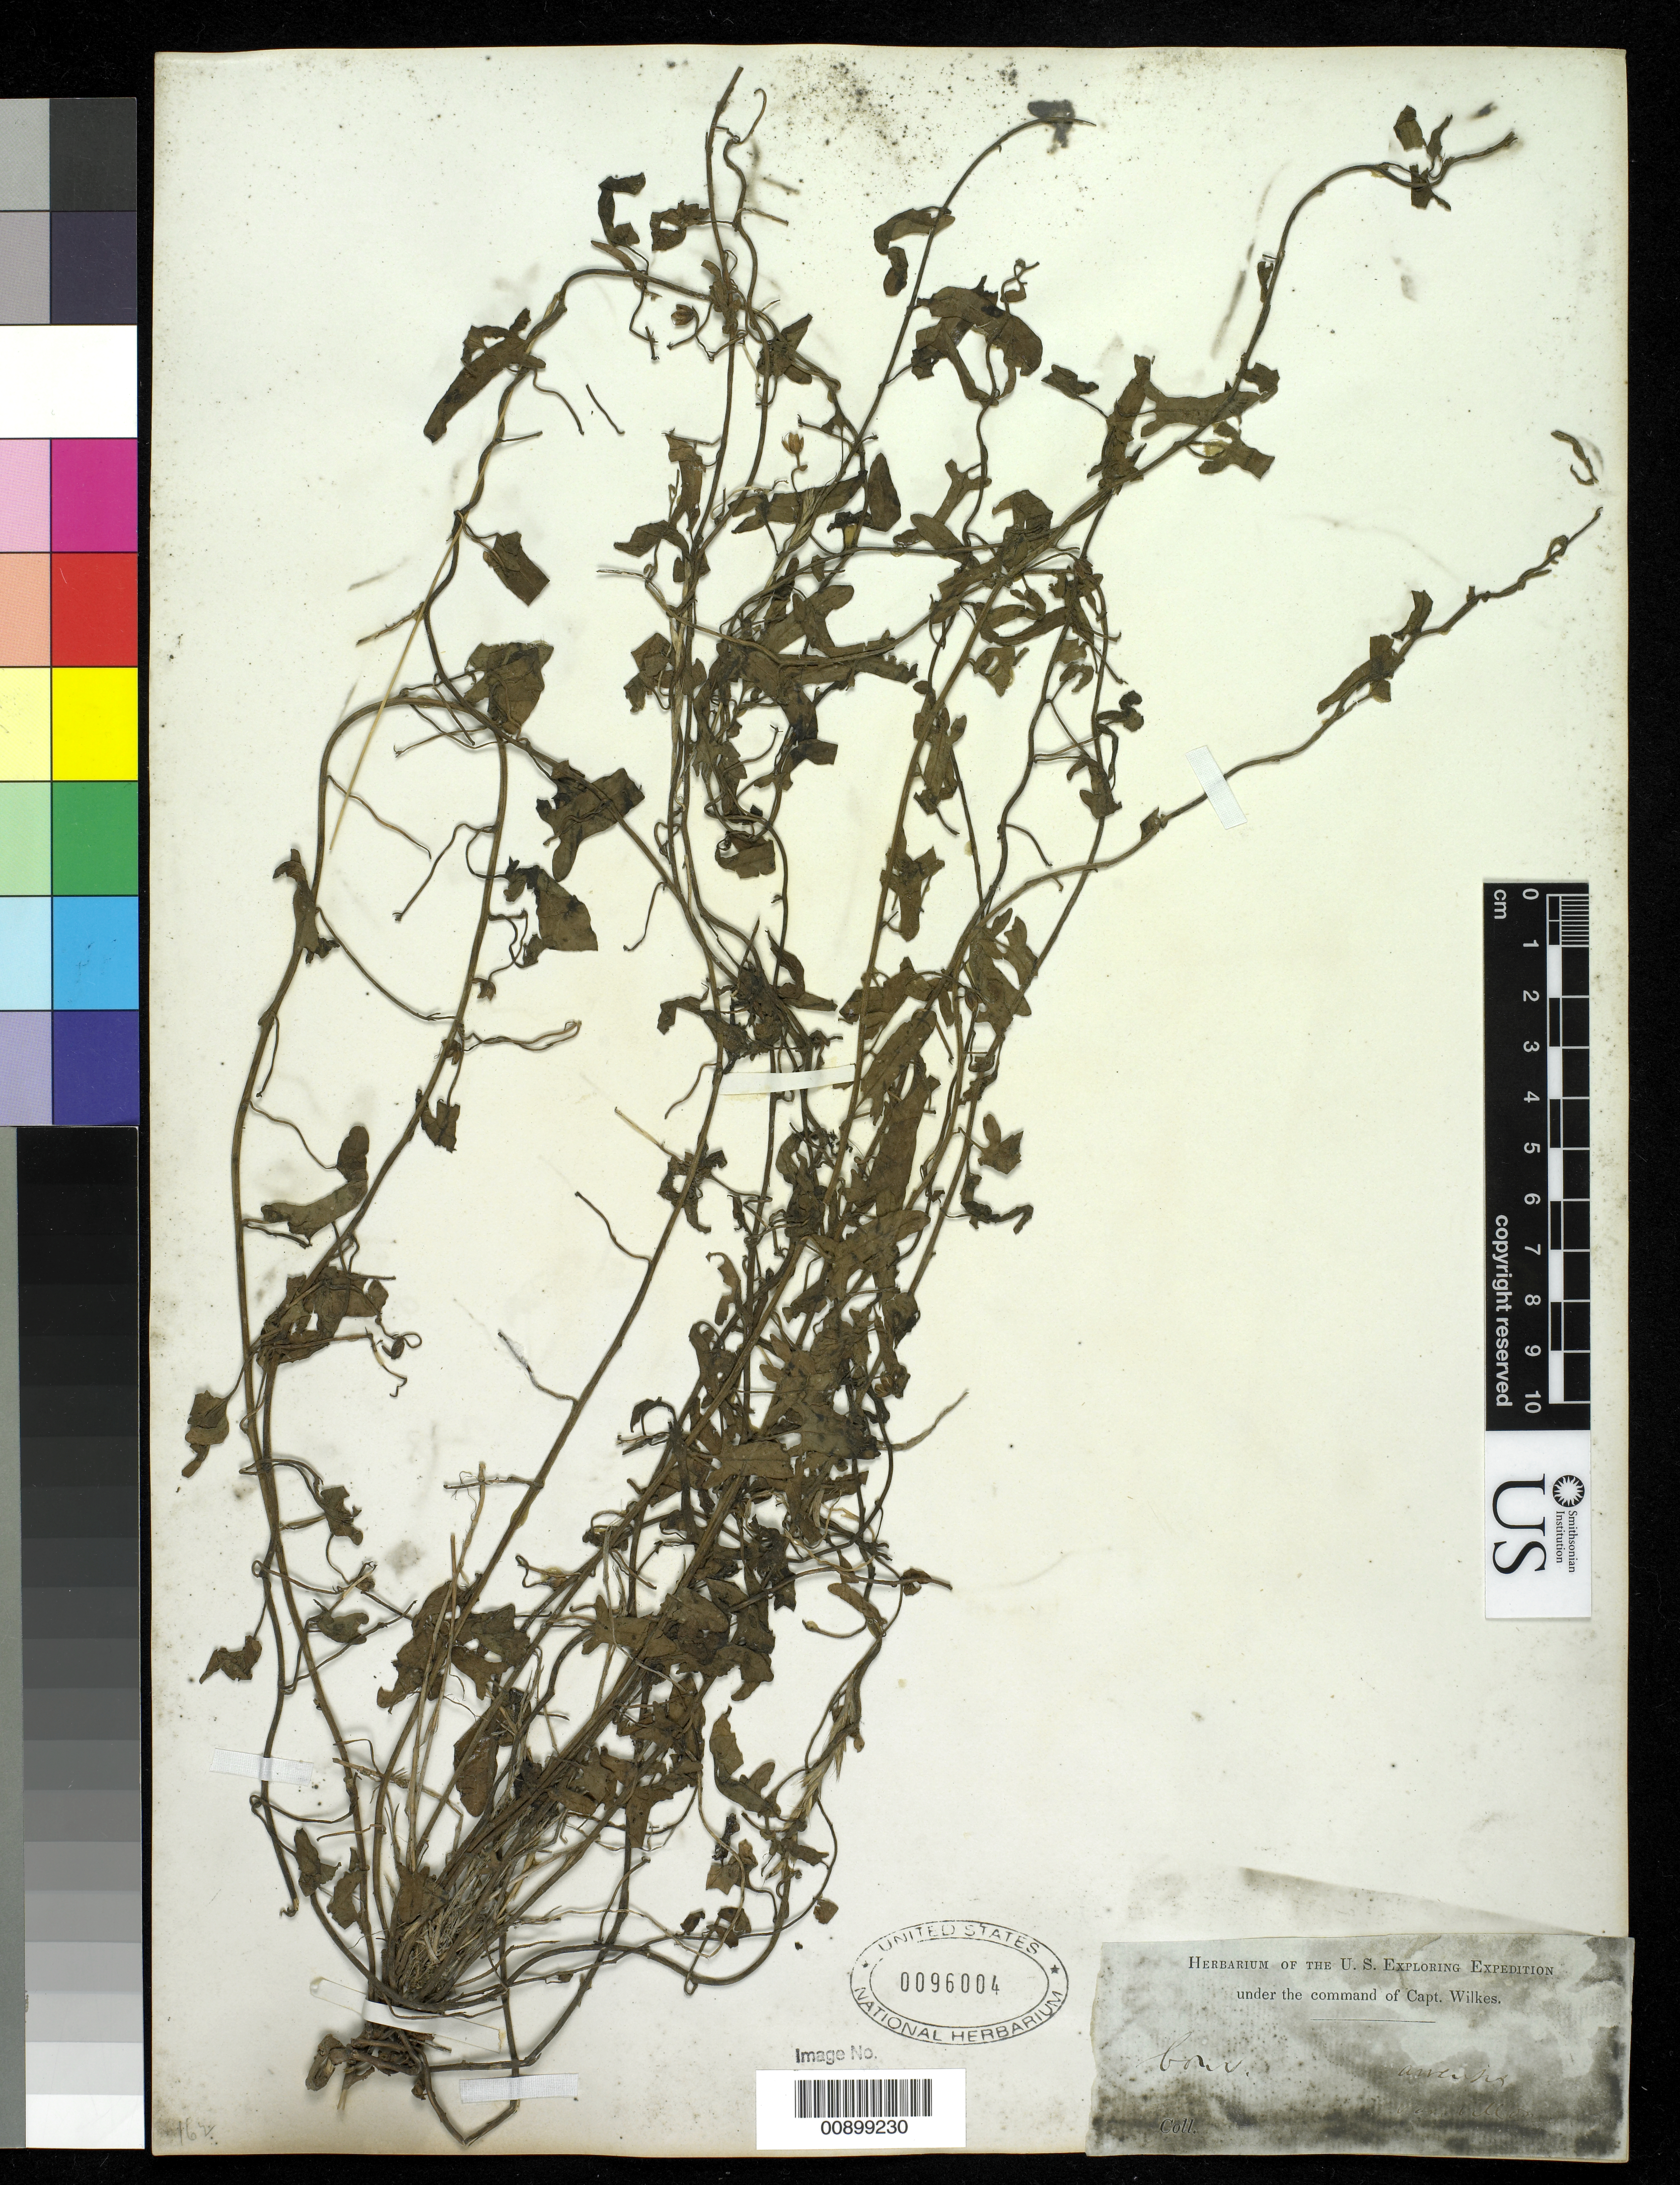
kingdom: Plantae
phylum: Tracheophyta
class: Magnoliopsida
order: Solanales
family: Convolvulaceae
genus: Convolvulus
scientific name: Convolvulus arvensis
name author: L.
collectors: Wilkes Explor. Exped.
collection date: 1838/1842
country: Portugal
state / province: Madeira (Aut. Reg.)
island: Madeira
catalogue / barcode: US 96004